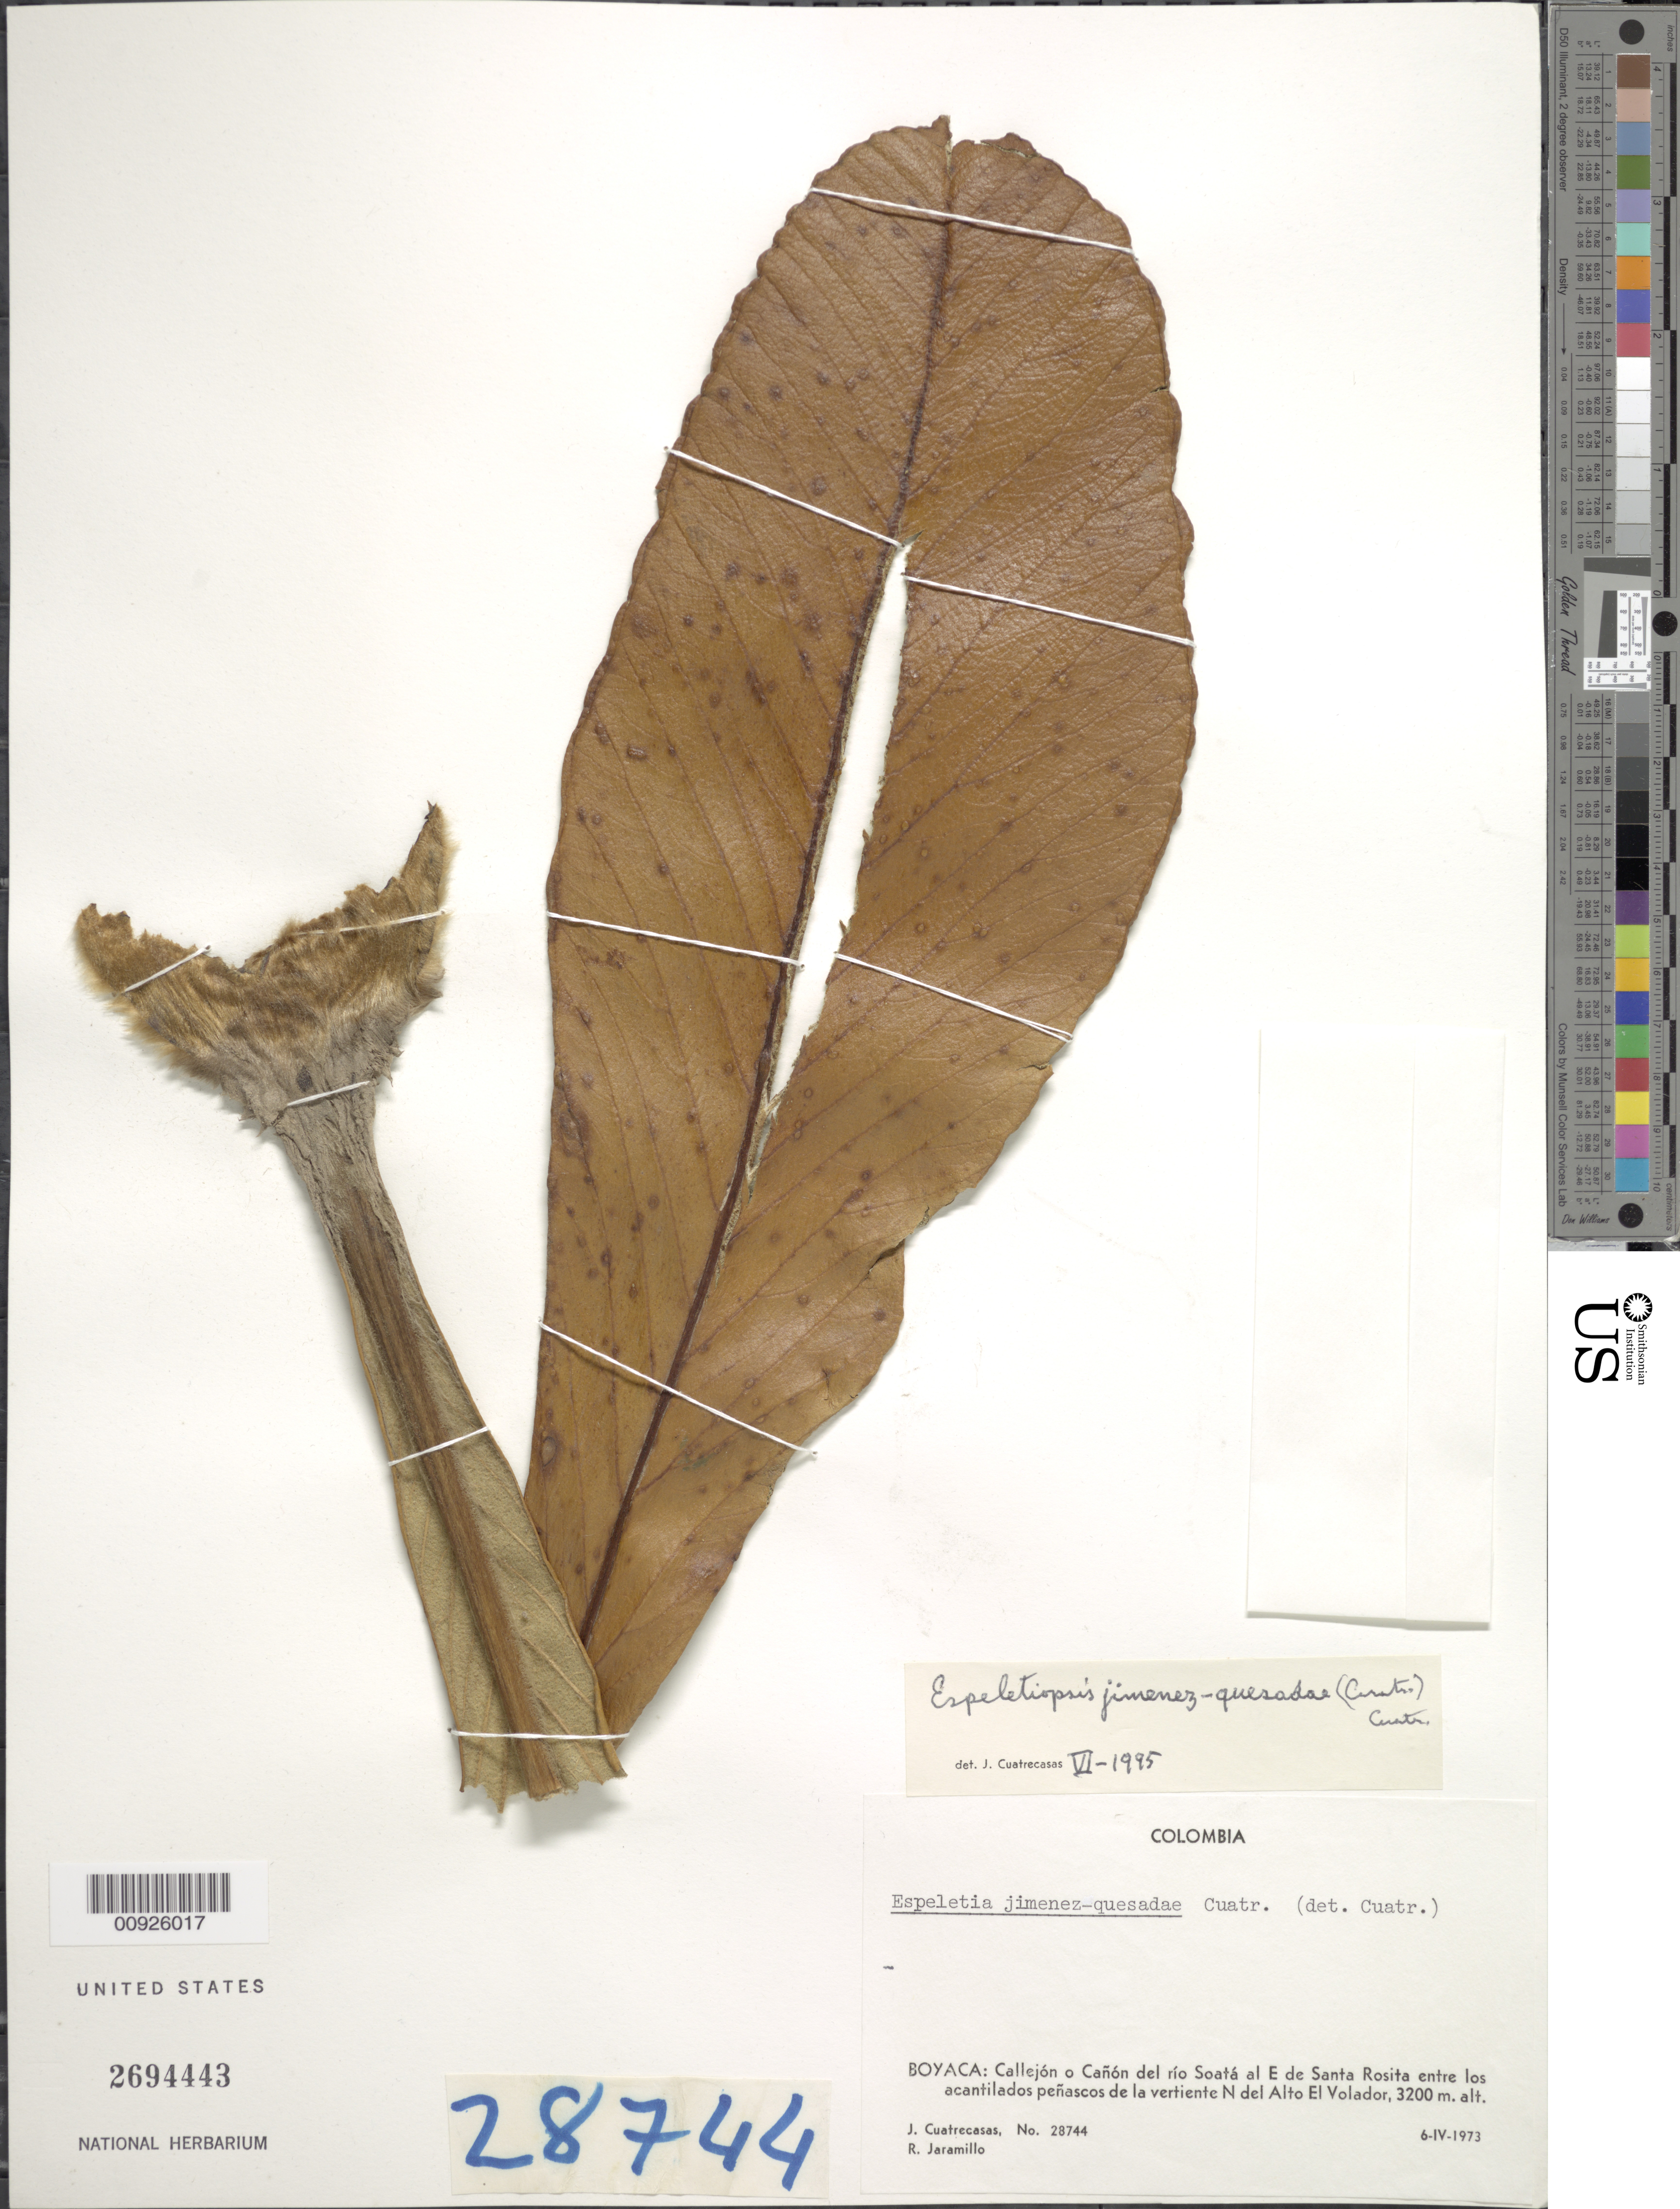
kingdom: Plantae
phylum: Tracheophyta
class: Magnoliopsida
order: Asterales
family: Asteraceae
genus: Espeletiopsis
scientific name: Espeletiopsis jimenez-quesadae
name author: (Cuatrec.) Cuatrec.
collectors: J. Cuatrecasas & R. Jaramillo M.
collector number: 28744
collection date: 1973-04-06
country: Colombia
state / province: Boyacá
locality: Boyacá: Callejon o Cañon del rio Soata al E de Santa Rosita entre los acantilados peñados de la vertiente N del Alto El Volador.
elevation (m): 3200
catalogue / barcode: US 2694443